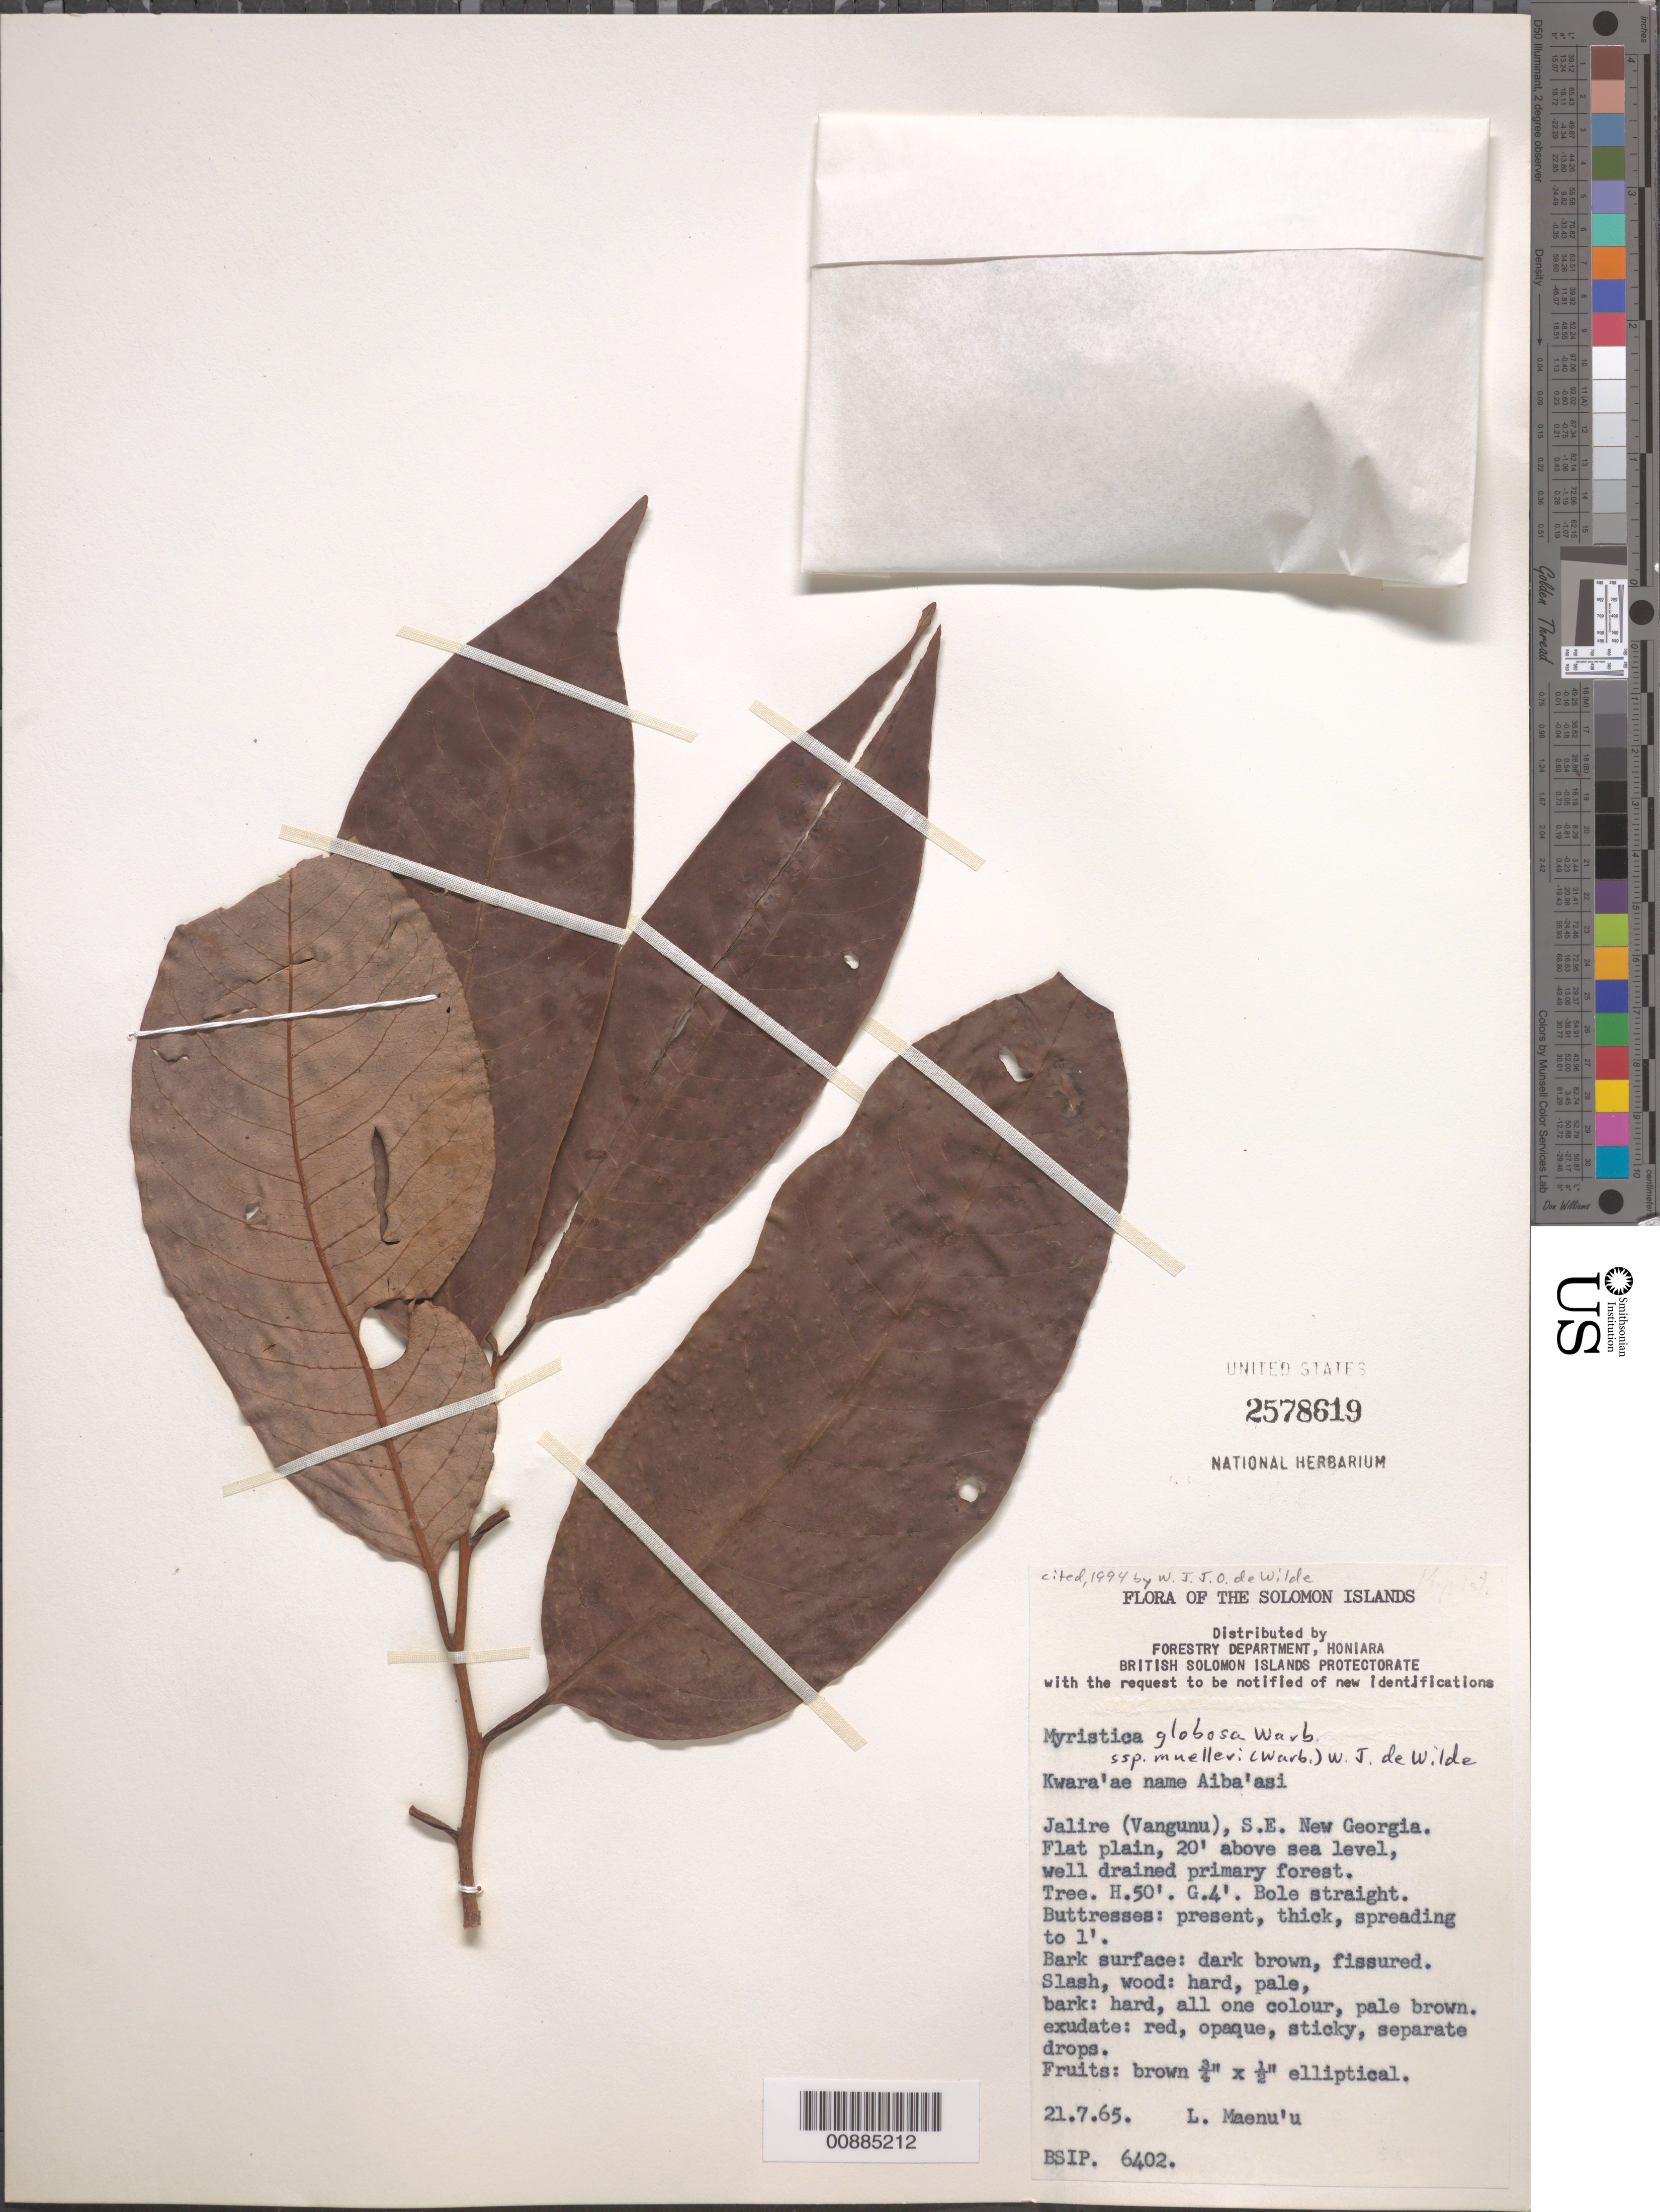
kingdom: Plantae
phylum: Tracheophyta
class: Magnoliopsida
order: Magnoliales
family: Myristicaceae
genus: Myristica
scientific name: Myristica globosa subsp. muelleri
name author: (Warb.) W.J. de Wilde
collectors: L. Maenu'u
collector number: BSIP 6402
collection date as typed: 21 Jul 1965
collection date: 1965-07-21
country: Solomon Islands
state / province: Western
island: Vangunu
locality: Jalire (Vangunu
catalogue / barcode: US 2578619